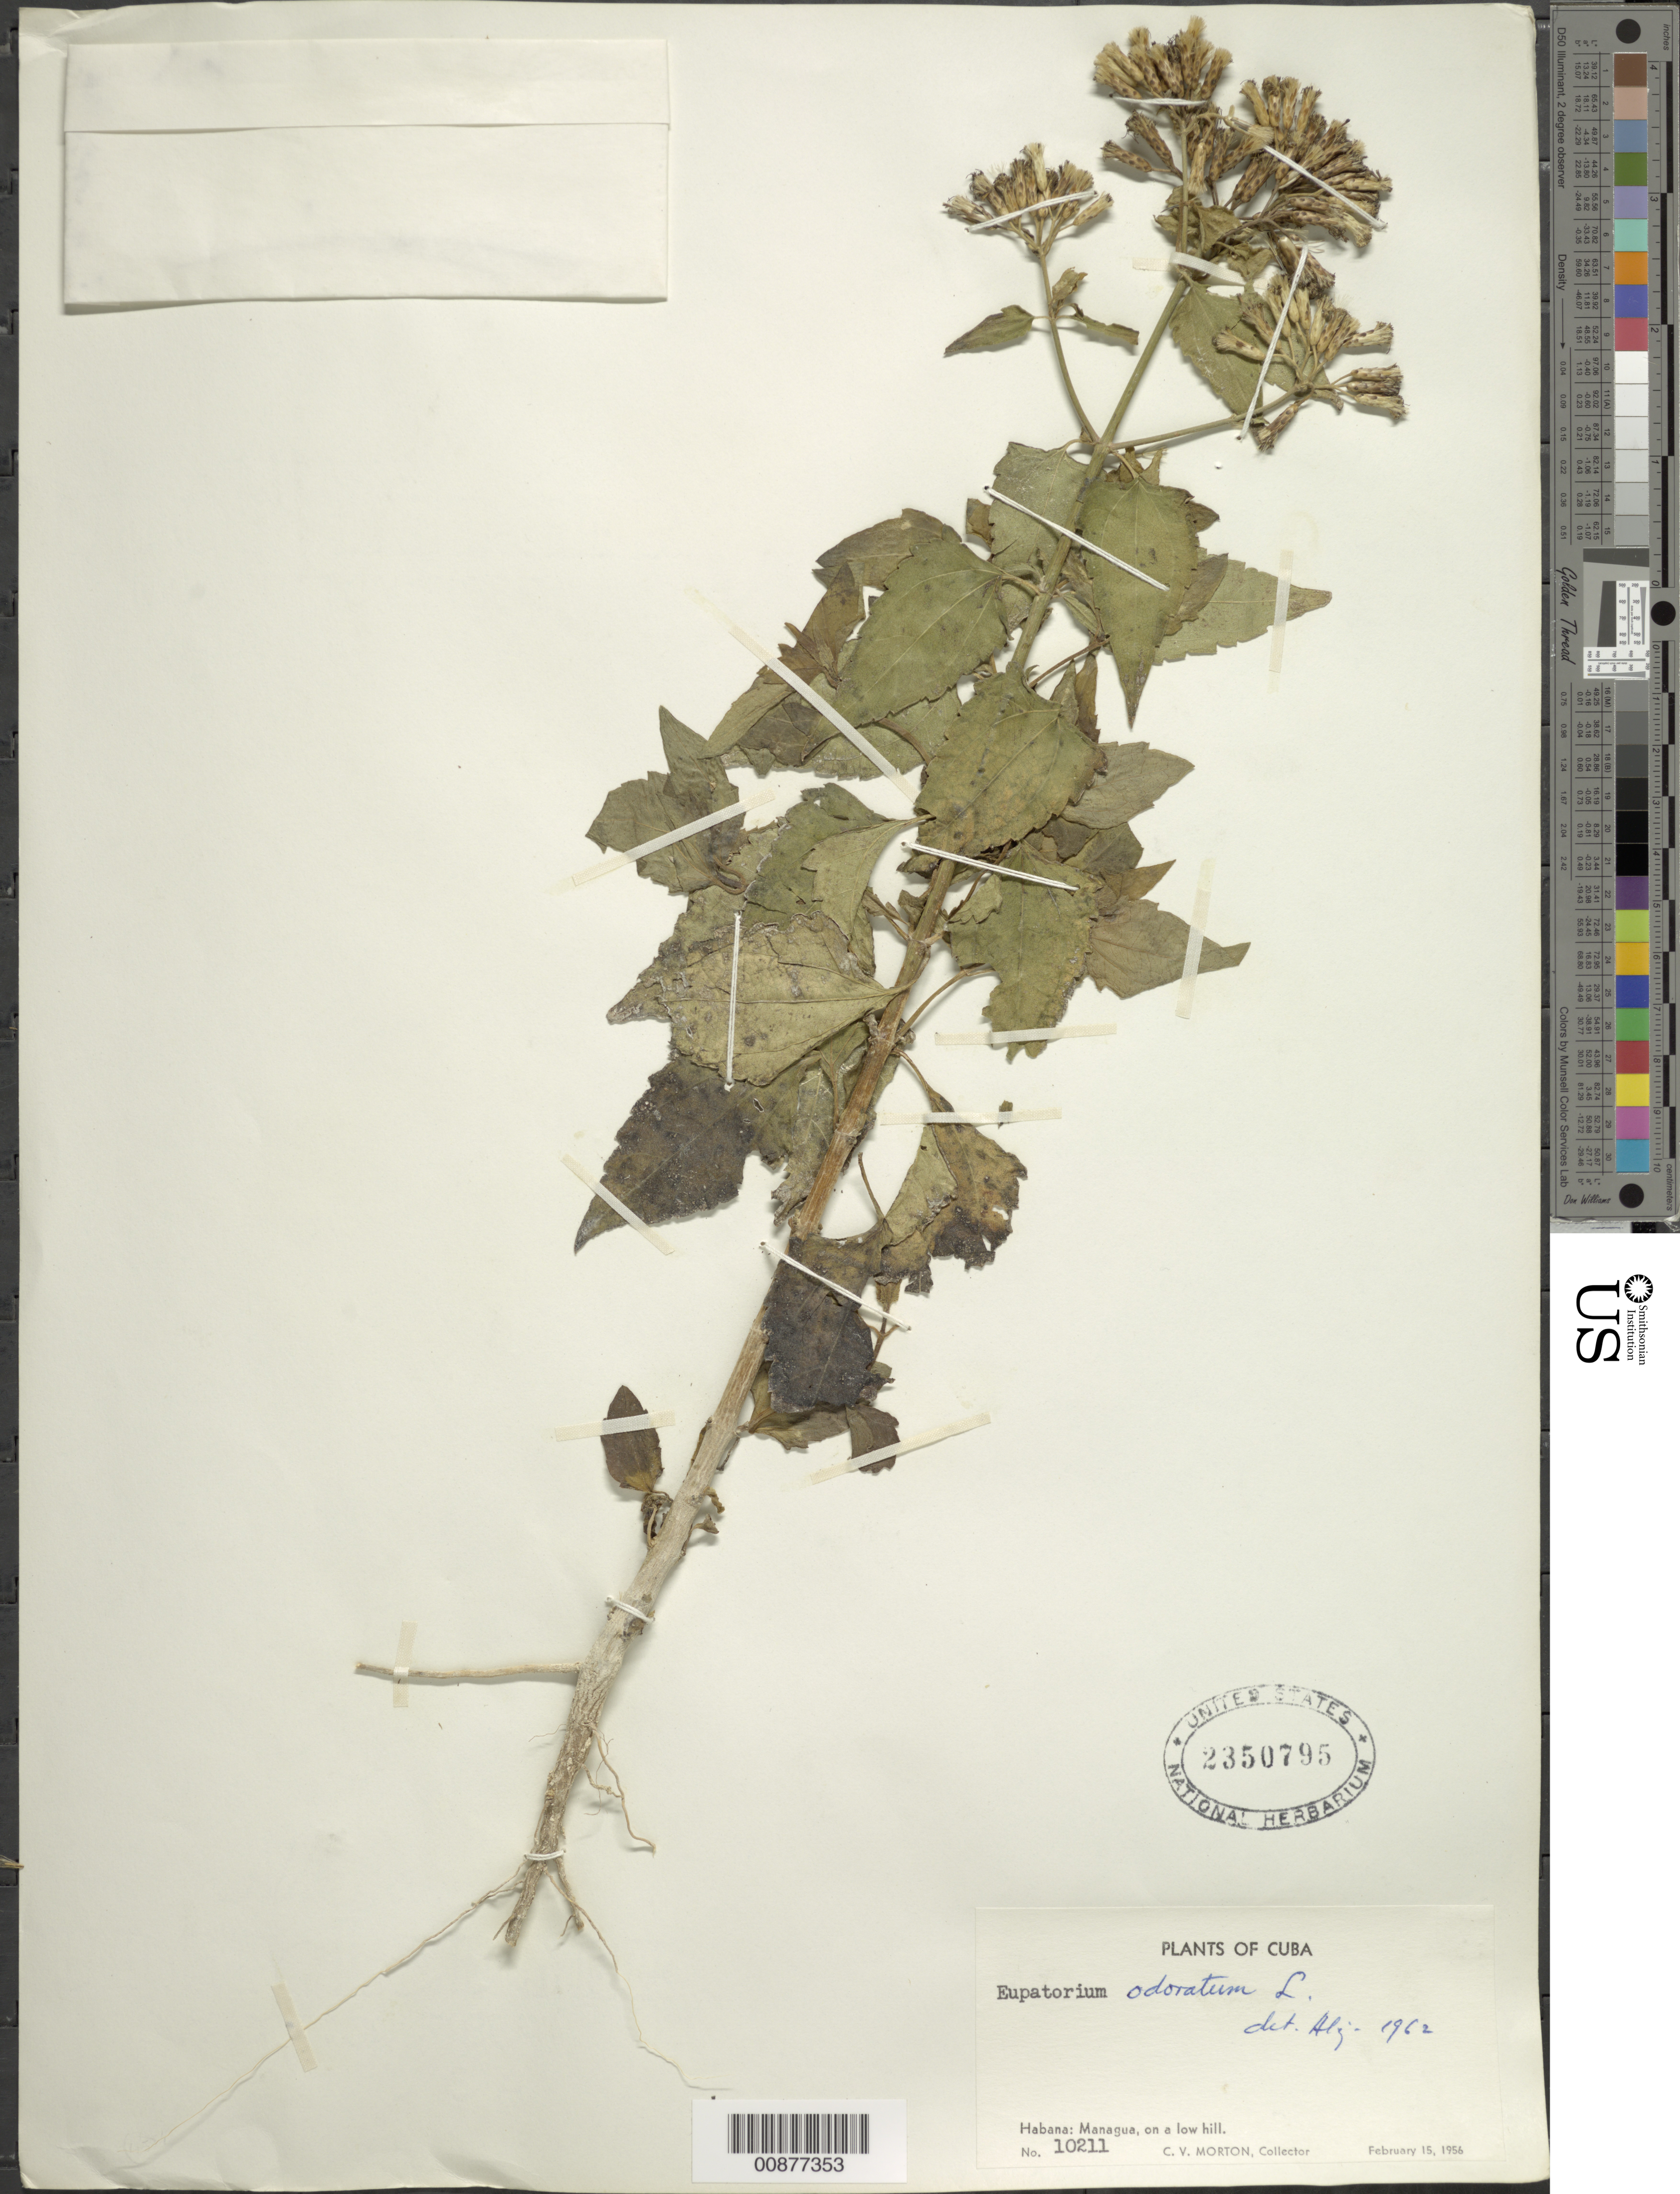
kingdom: Plantae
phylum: Tracheophyta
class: Magnoliopsida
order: Asterales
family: Asteraceae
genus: Chromolaena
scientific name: Chromolaena odorata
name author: (L.) R.M. King & H. Rob.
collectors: C. V. Morton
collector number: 10211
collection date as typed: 15 Feb 1956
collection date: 1956-02-15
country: Cuba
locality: Habana: Managua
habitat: On low hill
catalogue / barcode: US 2350795